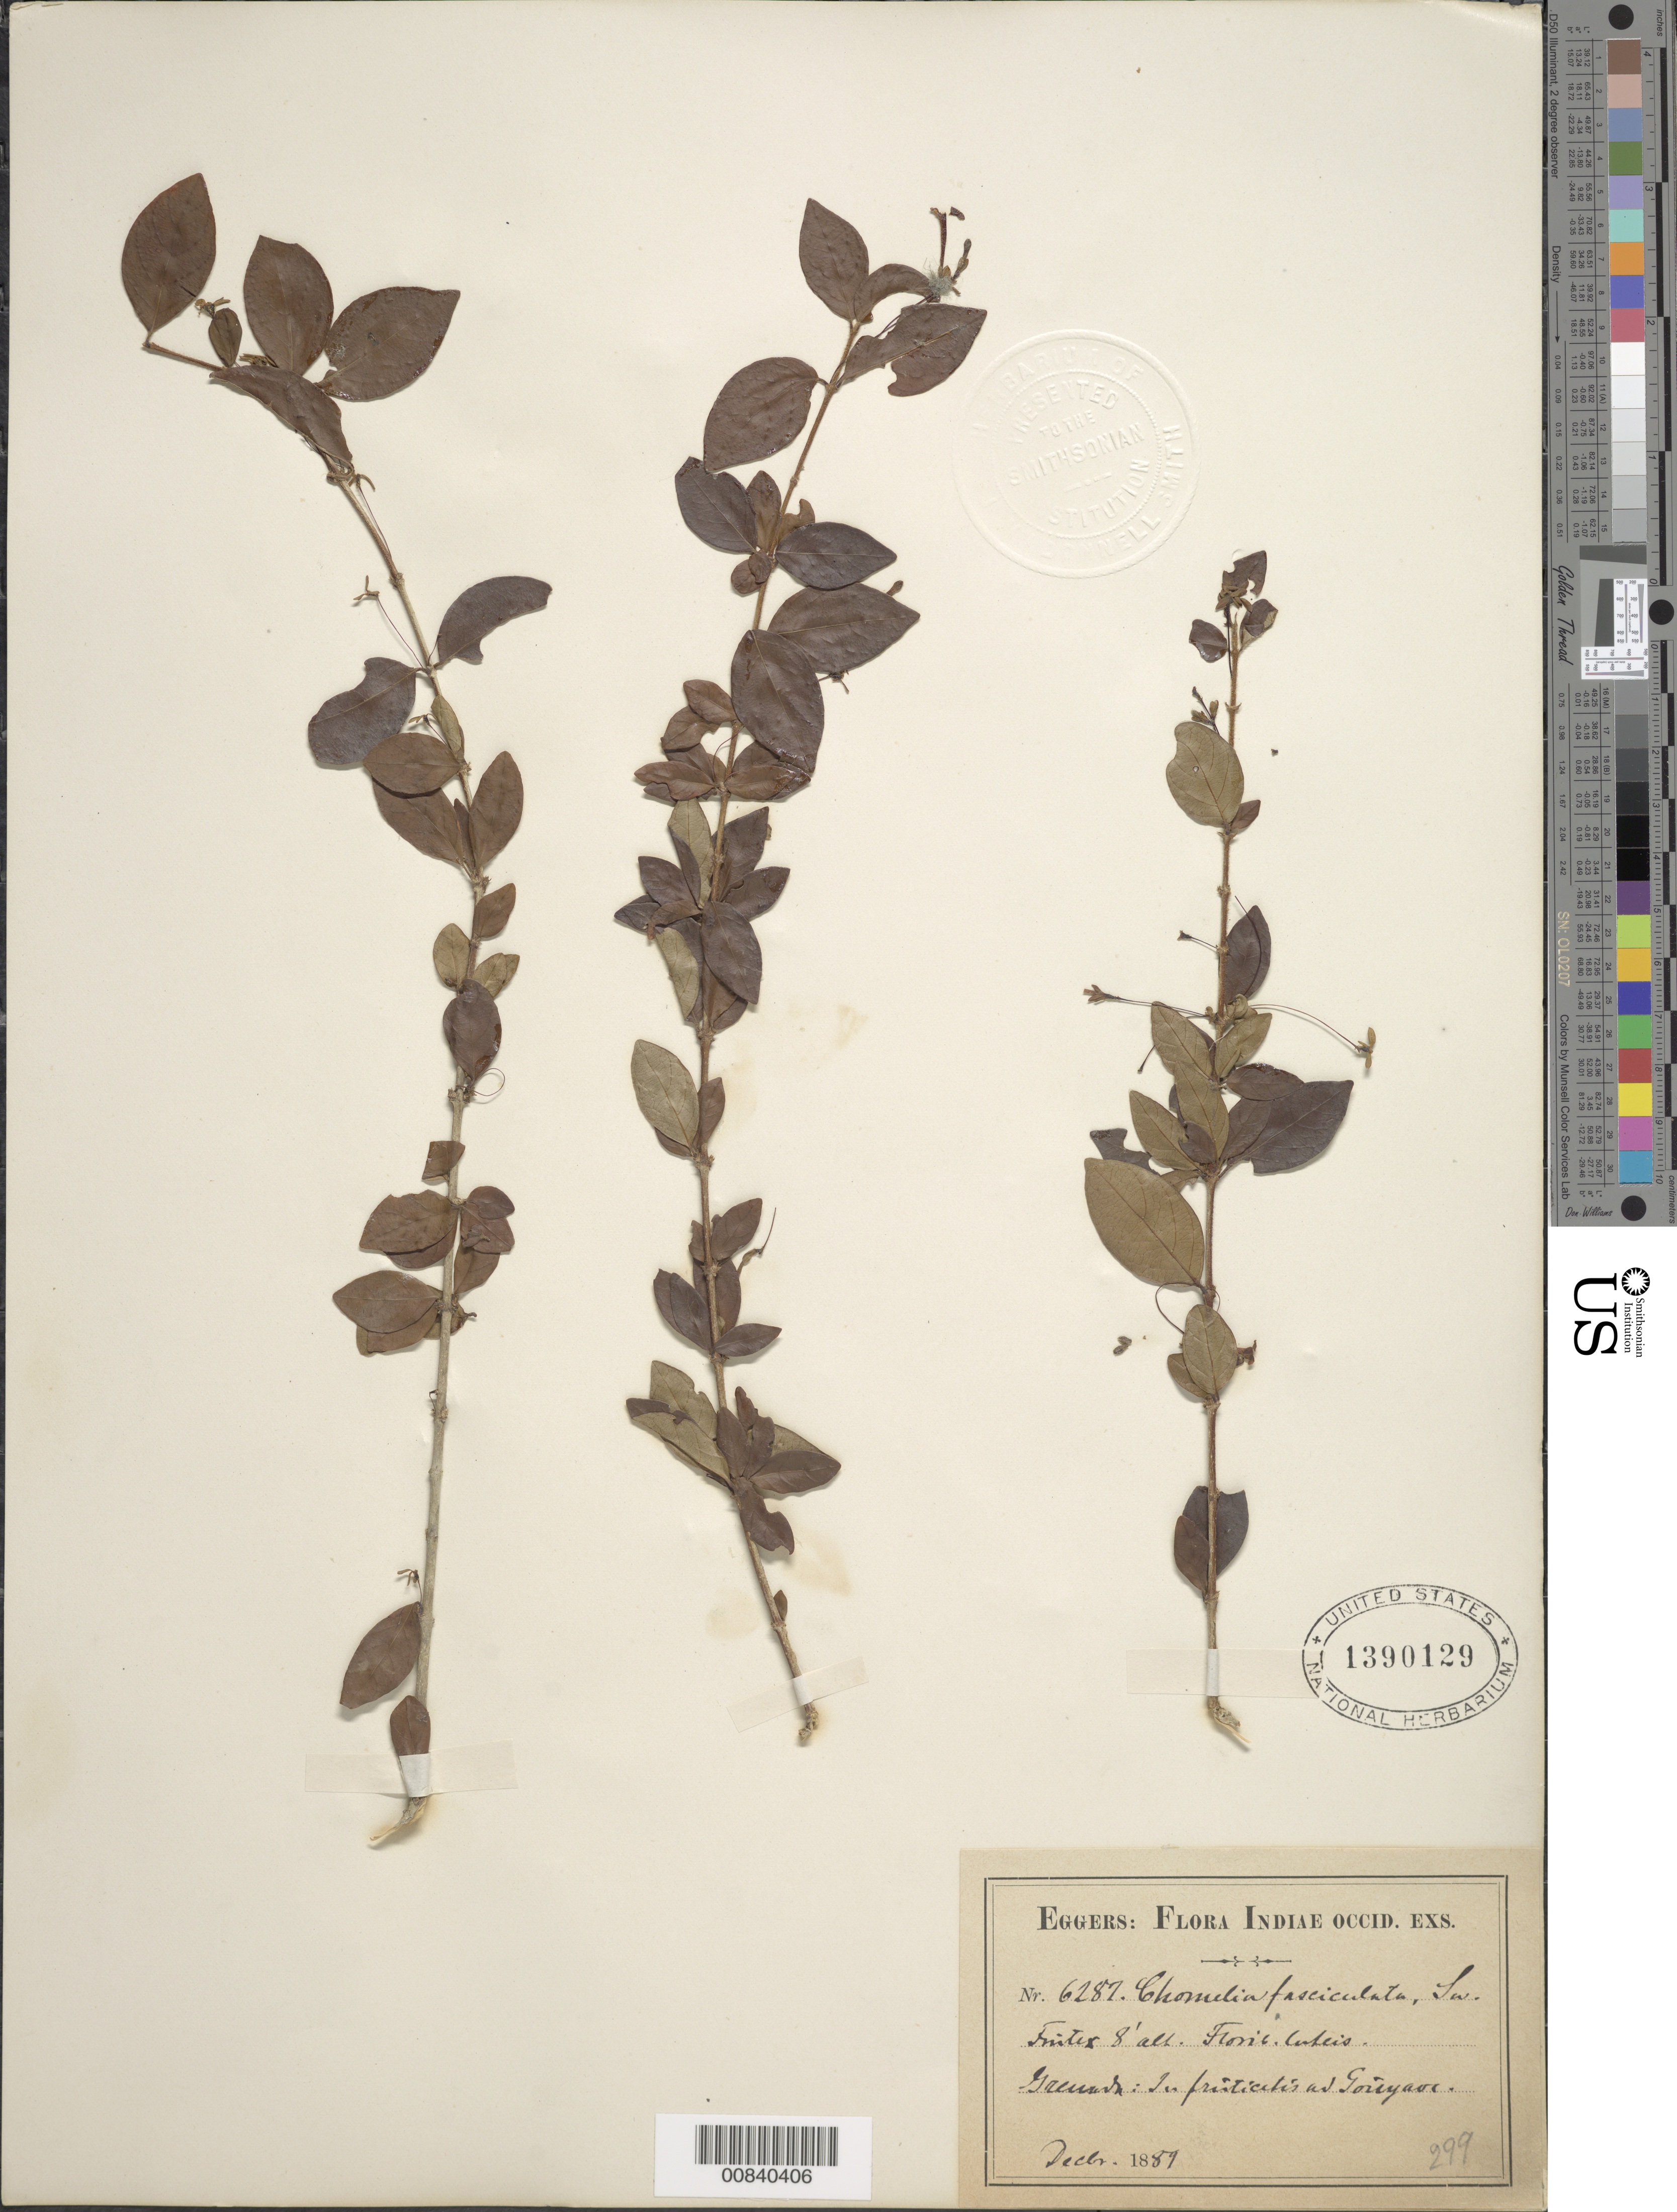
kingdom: Plantae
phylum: Tracheophyta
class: Magnoliopsida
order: Gentianales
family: Rubiaceae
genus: Chomelia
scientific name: Chomelia fasciculata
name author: (Sw.) Sw.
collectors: H. F. A. von Eggers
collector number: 6287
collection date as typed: Dec 1889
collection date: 1889-12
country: Grenada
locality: Ad Goriyare (sp?)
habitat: In fruticetis (sp?)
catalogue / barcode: US 1390129